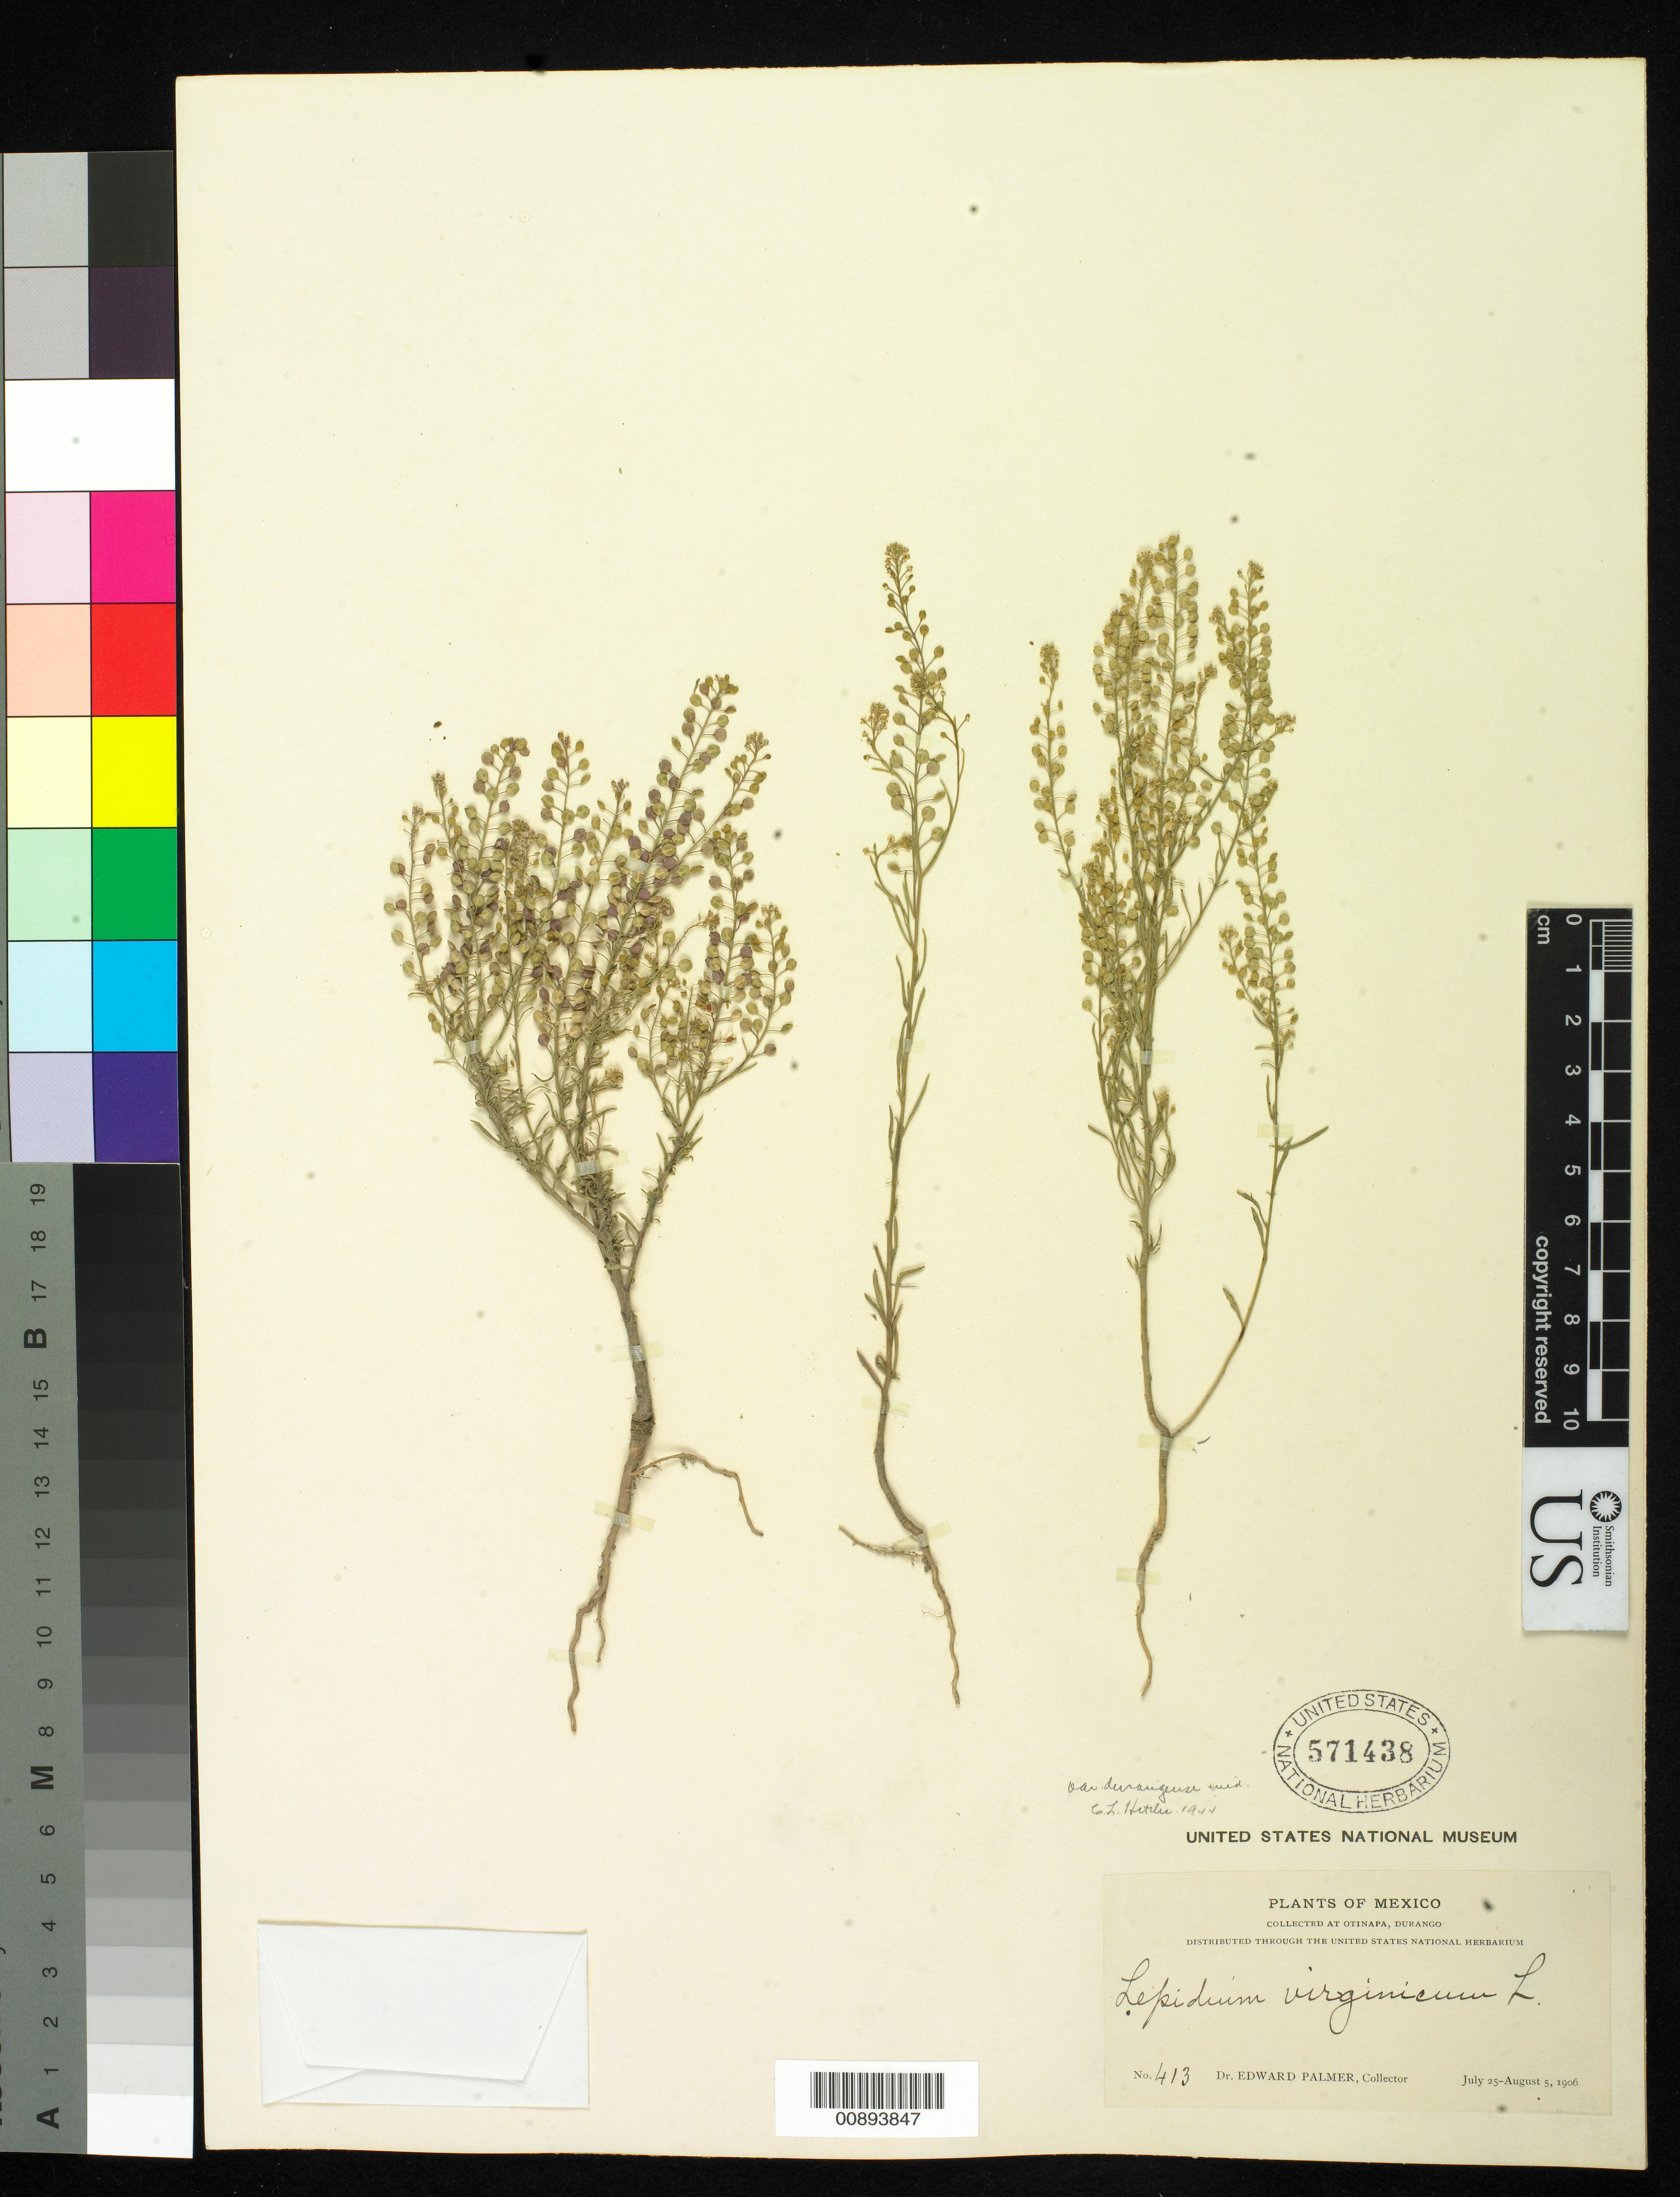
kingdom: Plantae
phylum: Tracheophyta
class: Magnoliopsida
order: Brassicales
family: Brassicaceae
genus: Lepidium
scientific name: Lepidium virginicum var. durangense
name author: C.L. Hitchc.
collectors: E. Palmer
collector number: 413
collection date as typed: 25 Jul 1906 to 05 Aug 1906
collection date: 1906-07-25/1906-08-05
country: Mexico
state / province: Durango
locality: Otinapa, Durango.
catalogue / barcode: US 571438